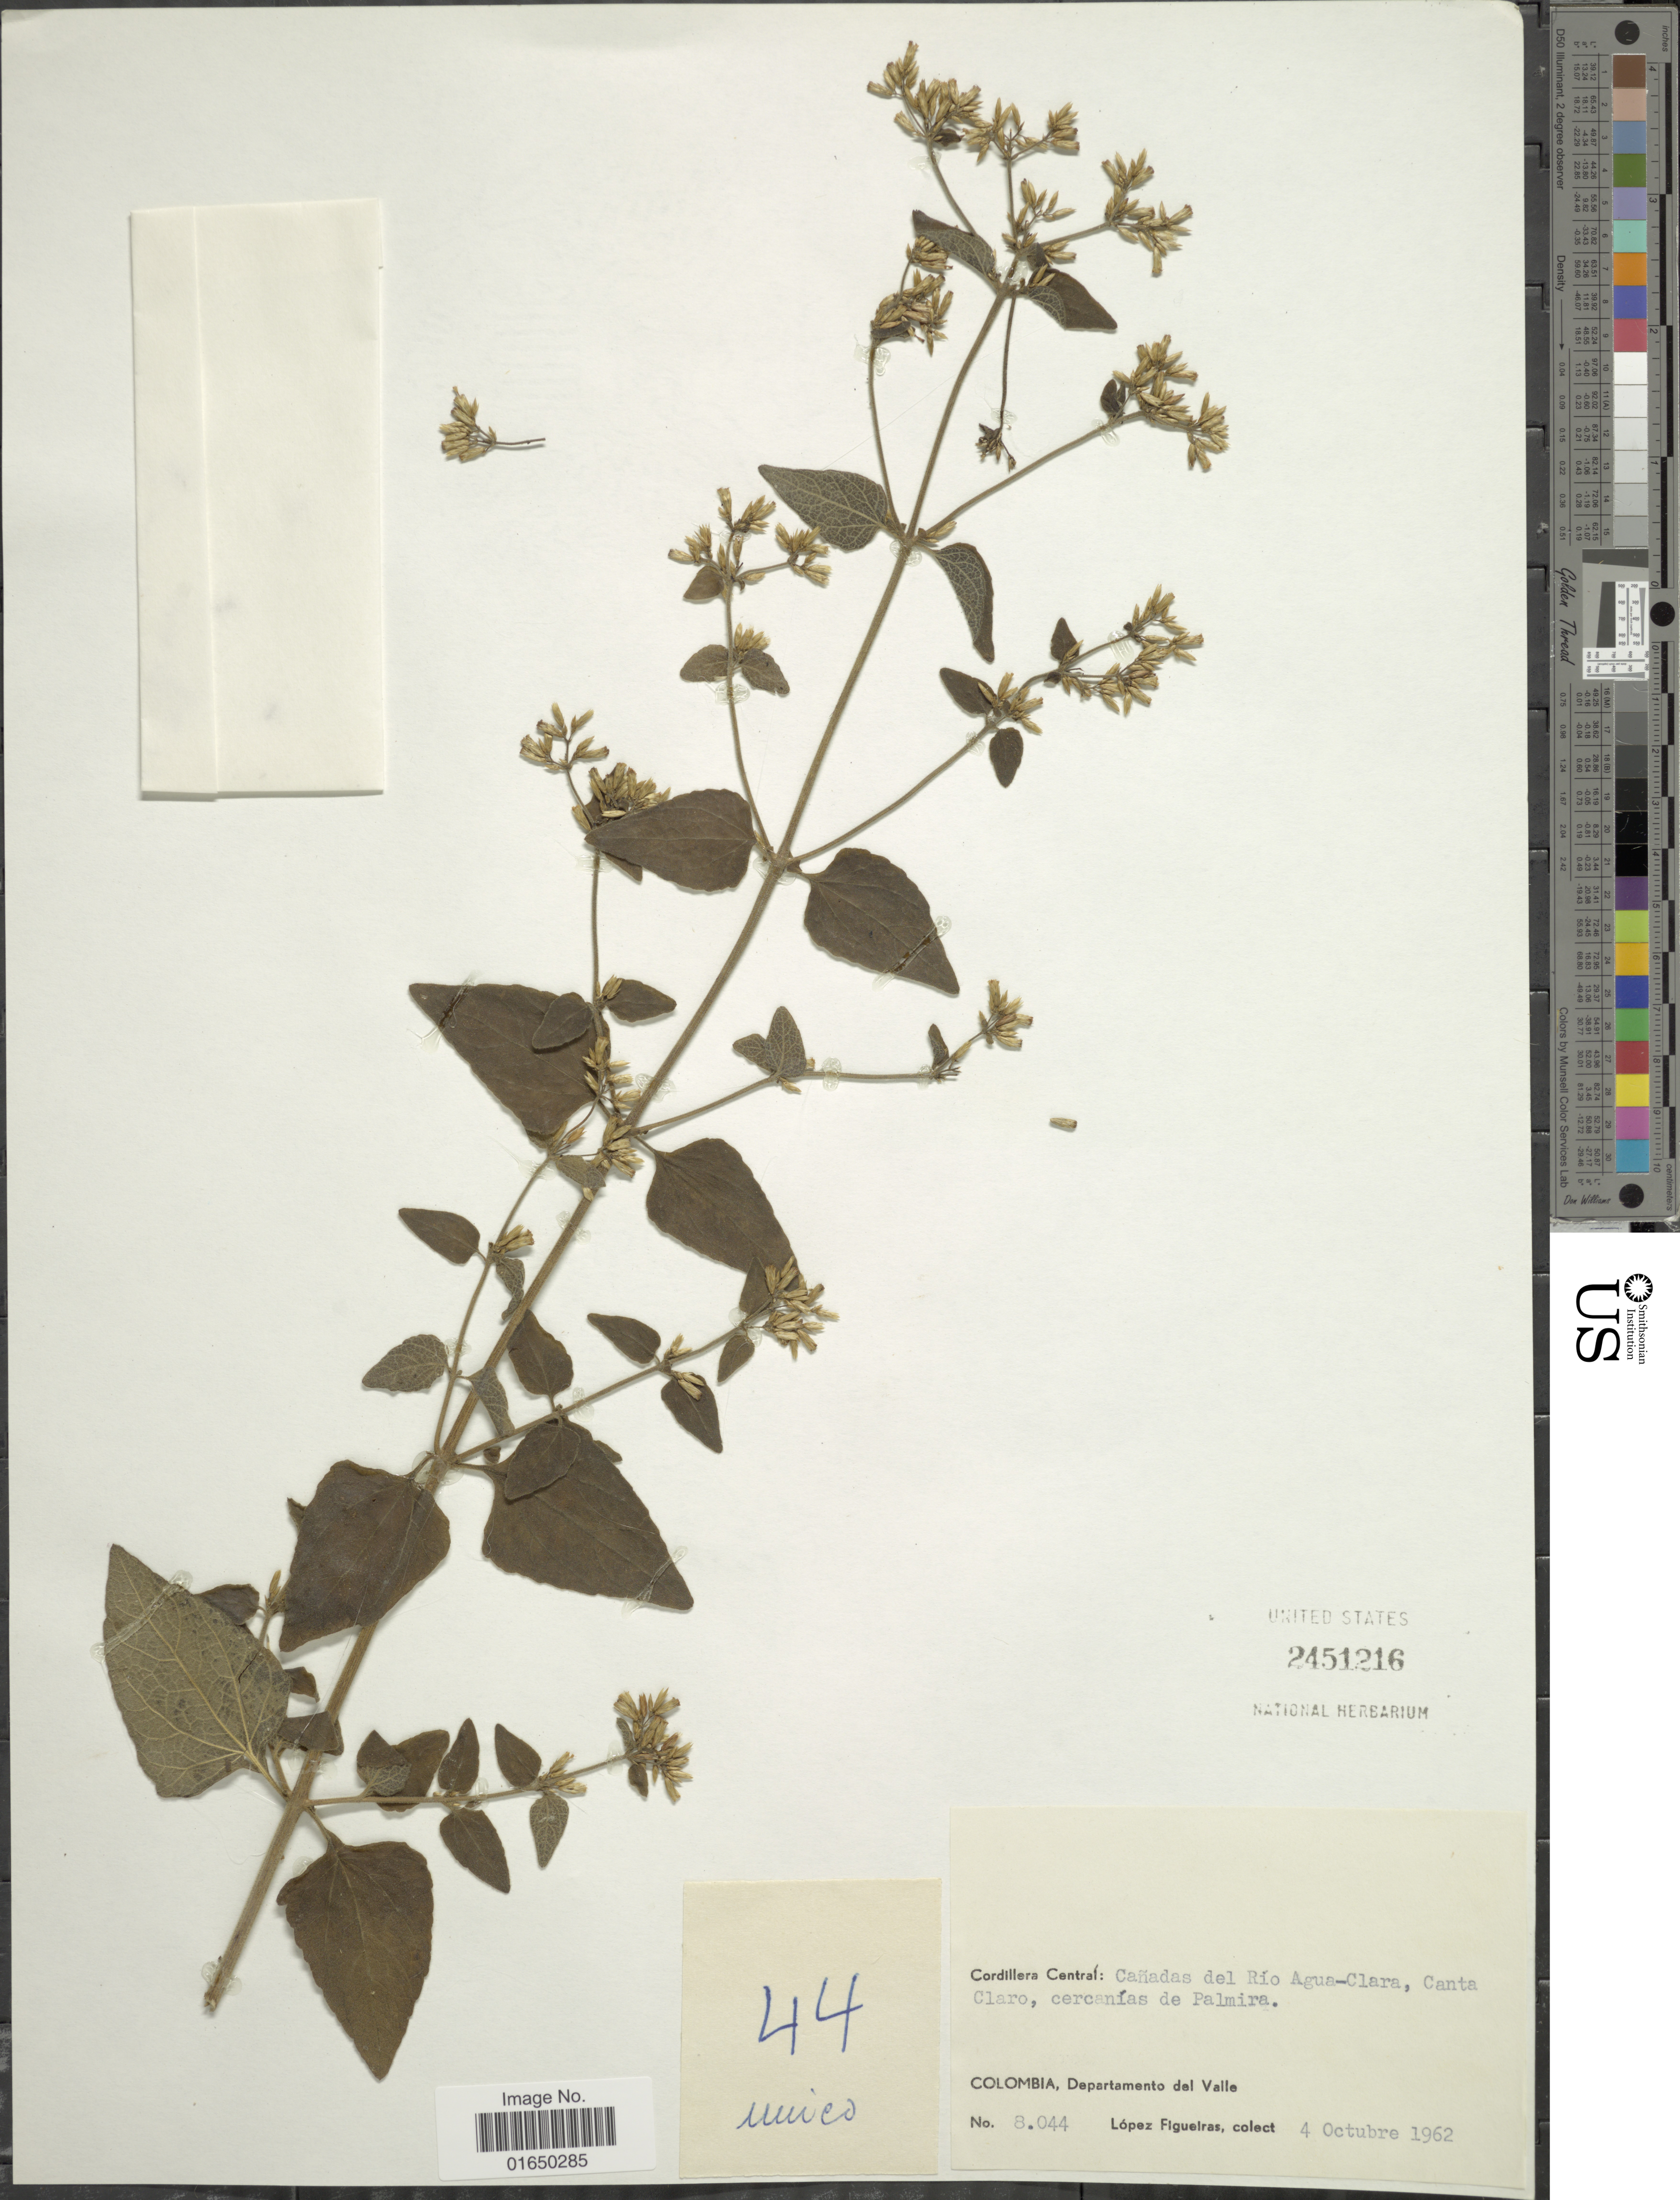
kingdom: Plantae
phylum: Tracheophyta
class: Magnoliopsida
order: Asterales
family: Asteraceae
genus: Condylidium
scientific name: Condylidium iresinoides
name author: (Kunth) R.M. King & H. Rob.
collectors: M. López Figueiras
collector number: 8044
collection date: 1962-10-04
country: Colombia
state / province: Valle del Cauca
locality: Cordillera central: Cañadas del Río Agua-Clara, Canta Claro, cercanías de Palmira, Deparatamento del Valle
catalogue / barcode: US 2451216